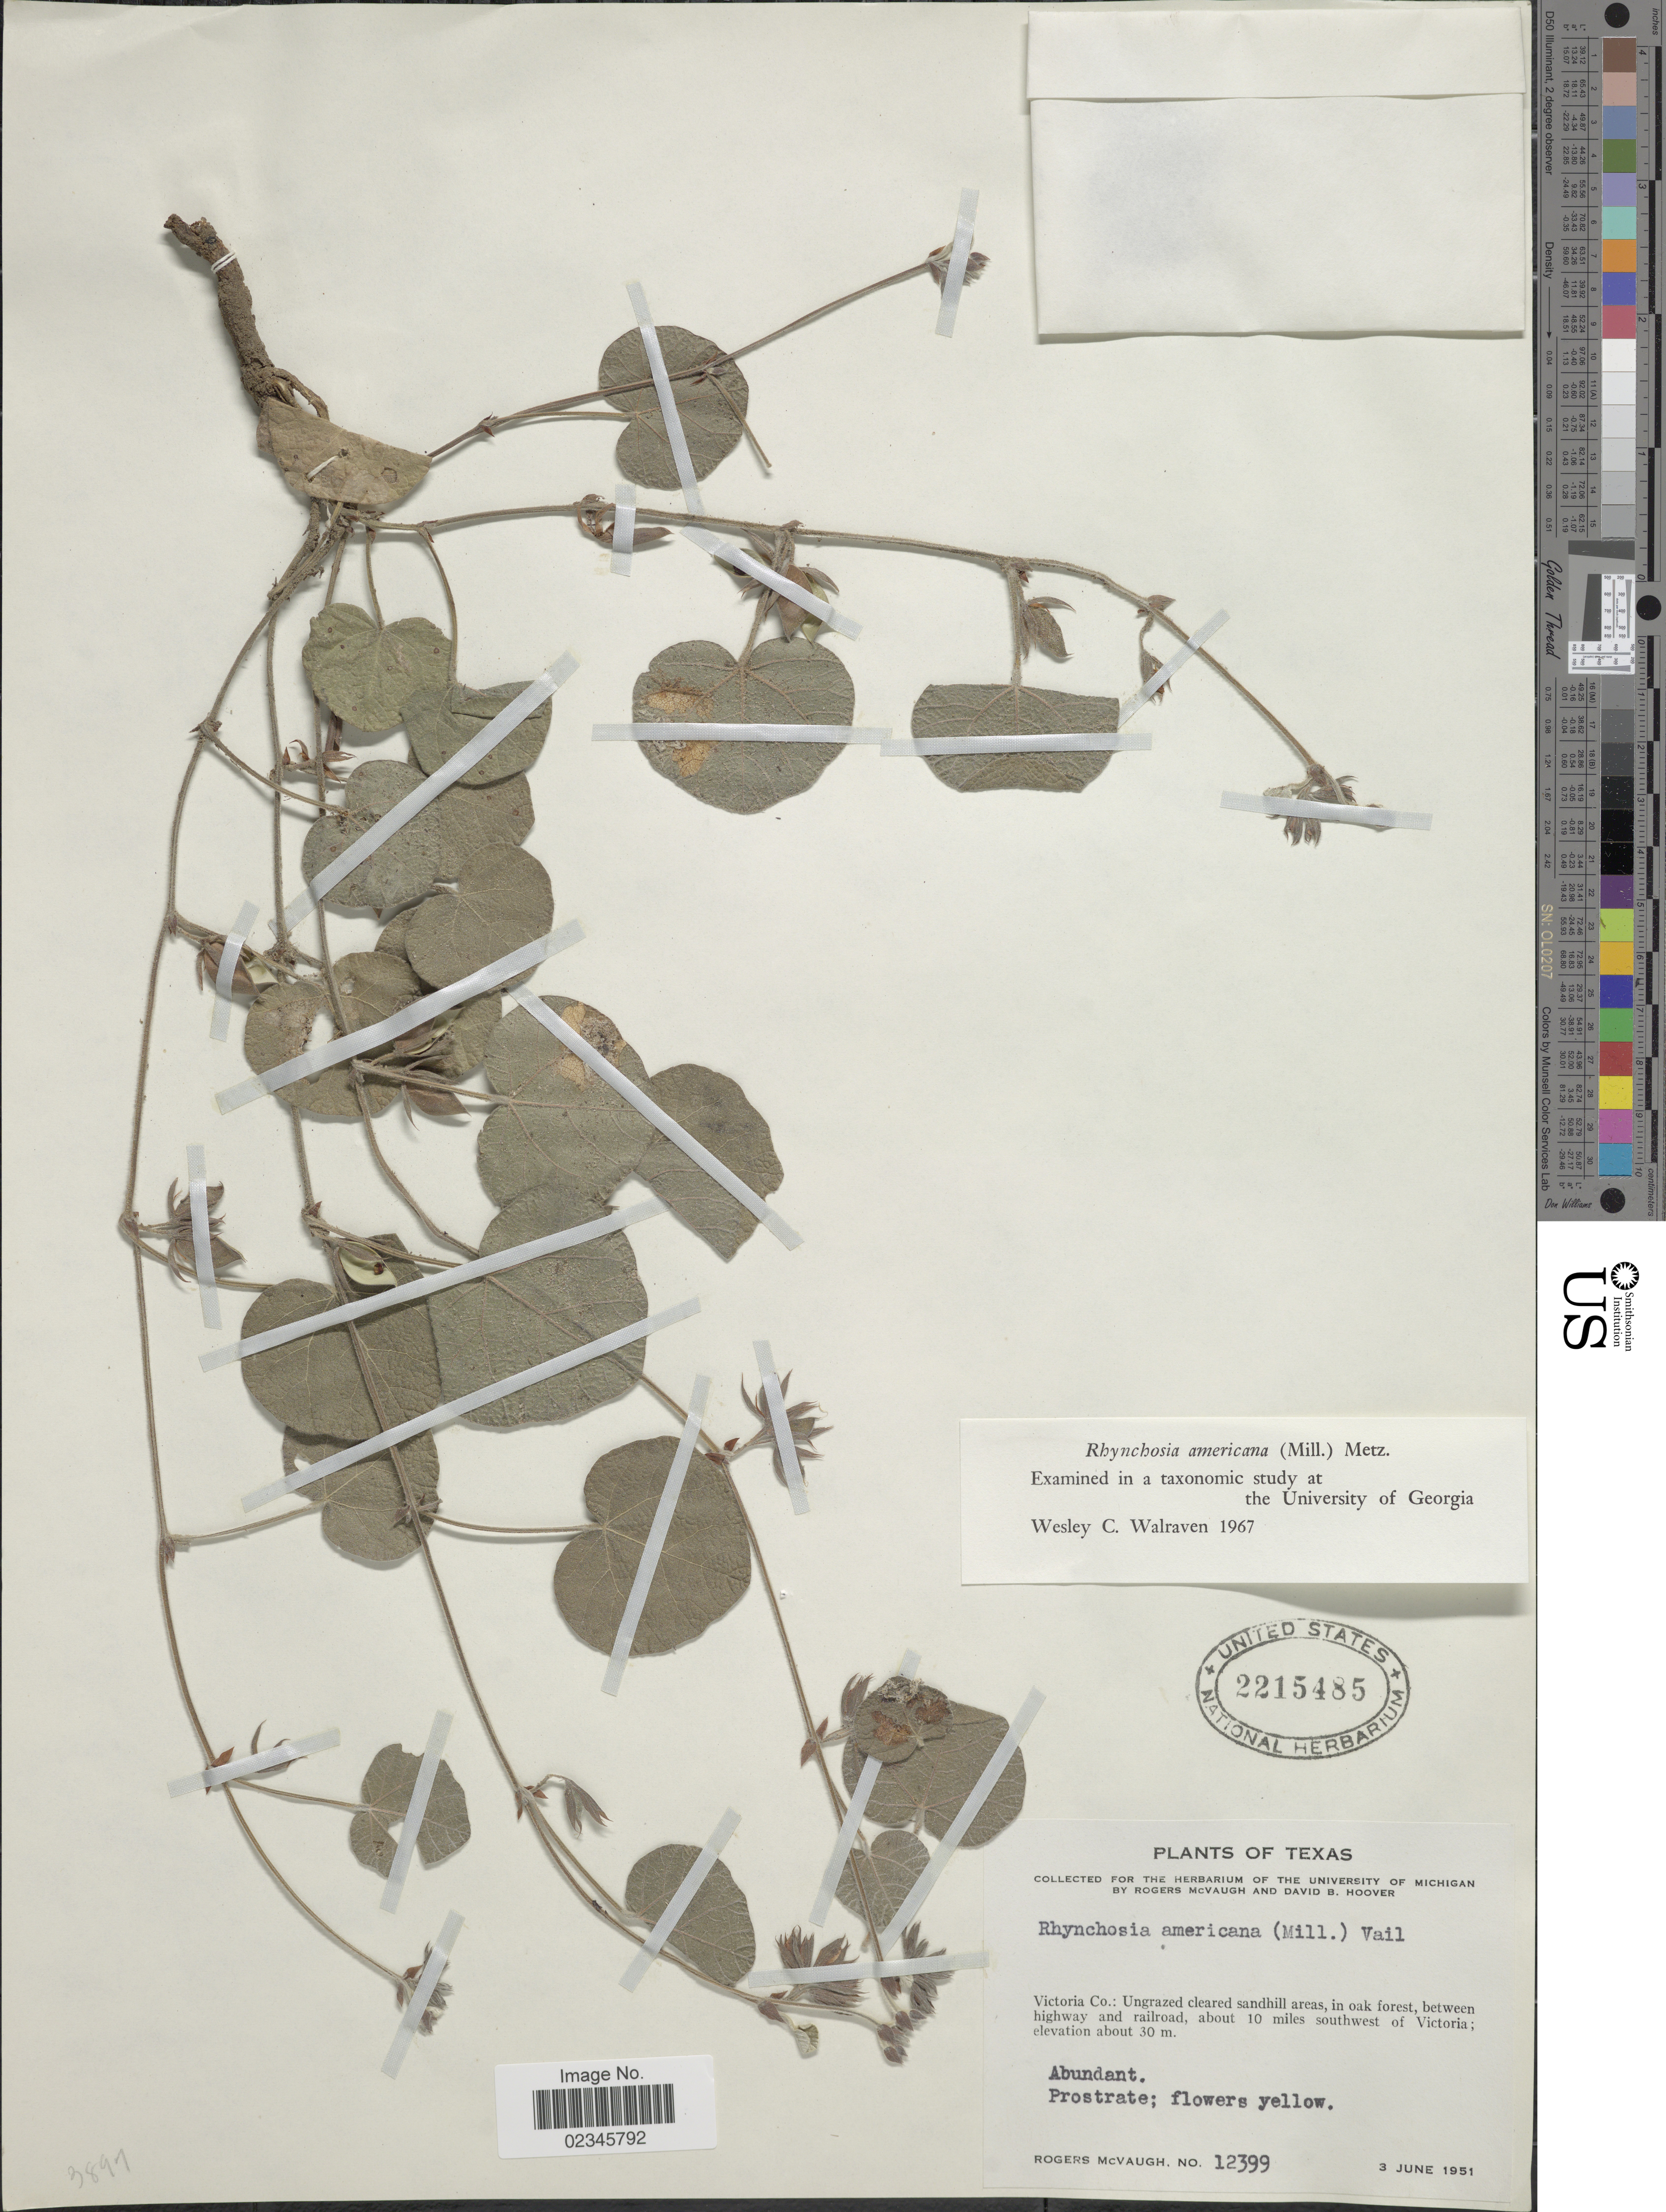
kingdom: Plantae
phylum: Tracheophyta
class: Magnoliopsida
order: Fabales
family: Fabaceae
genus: Rhynchosia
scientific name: Rhynchosia americana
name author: (Mill.) Metz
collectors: R. McVaugh & D. B. Hoover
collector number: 12399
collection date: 1951-06-03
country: United States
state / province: Texas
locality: Victoria Co.: Ungrazed cleared sandhill areas, in oak forest, between highway and railroad, about 10 miles southwest of Victoria.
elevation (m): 30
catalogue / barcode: US 2215485